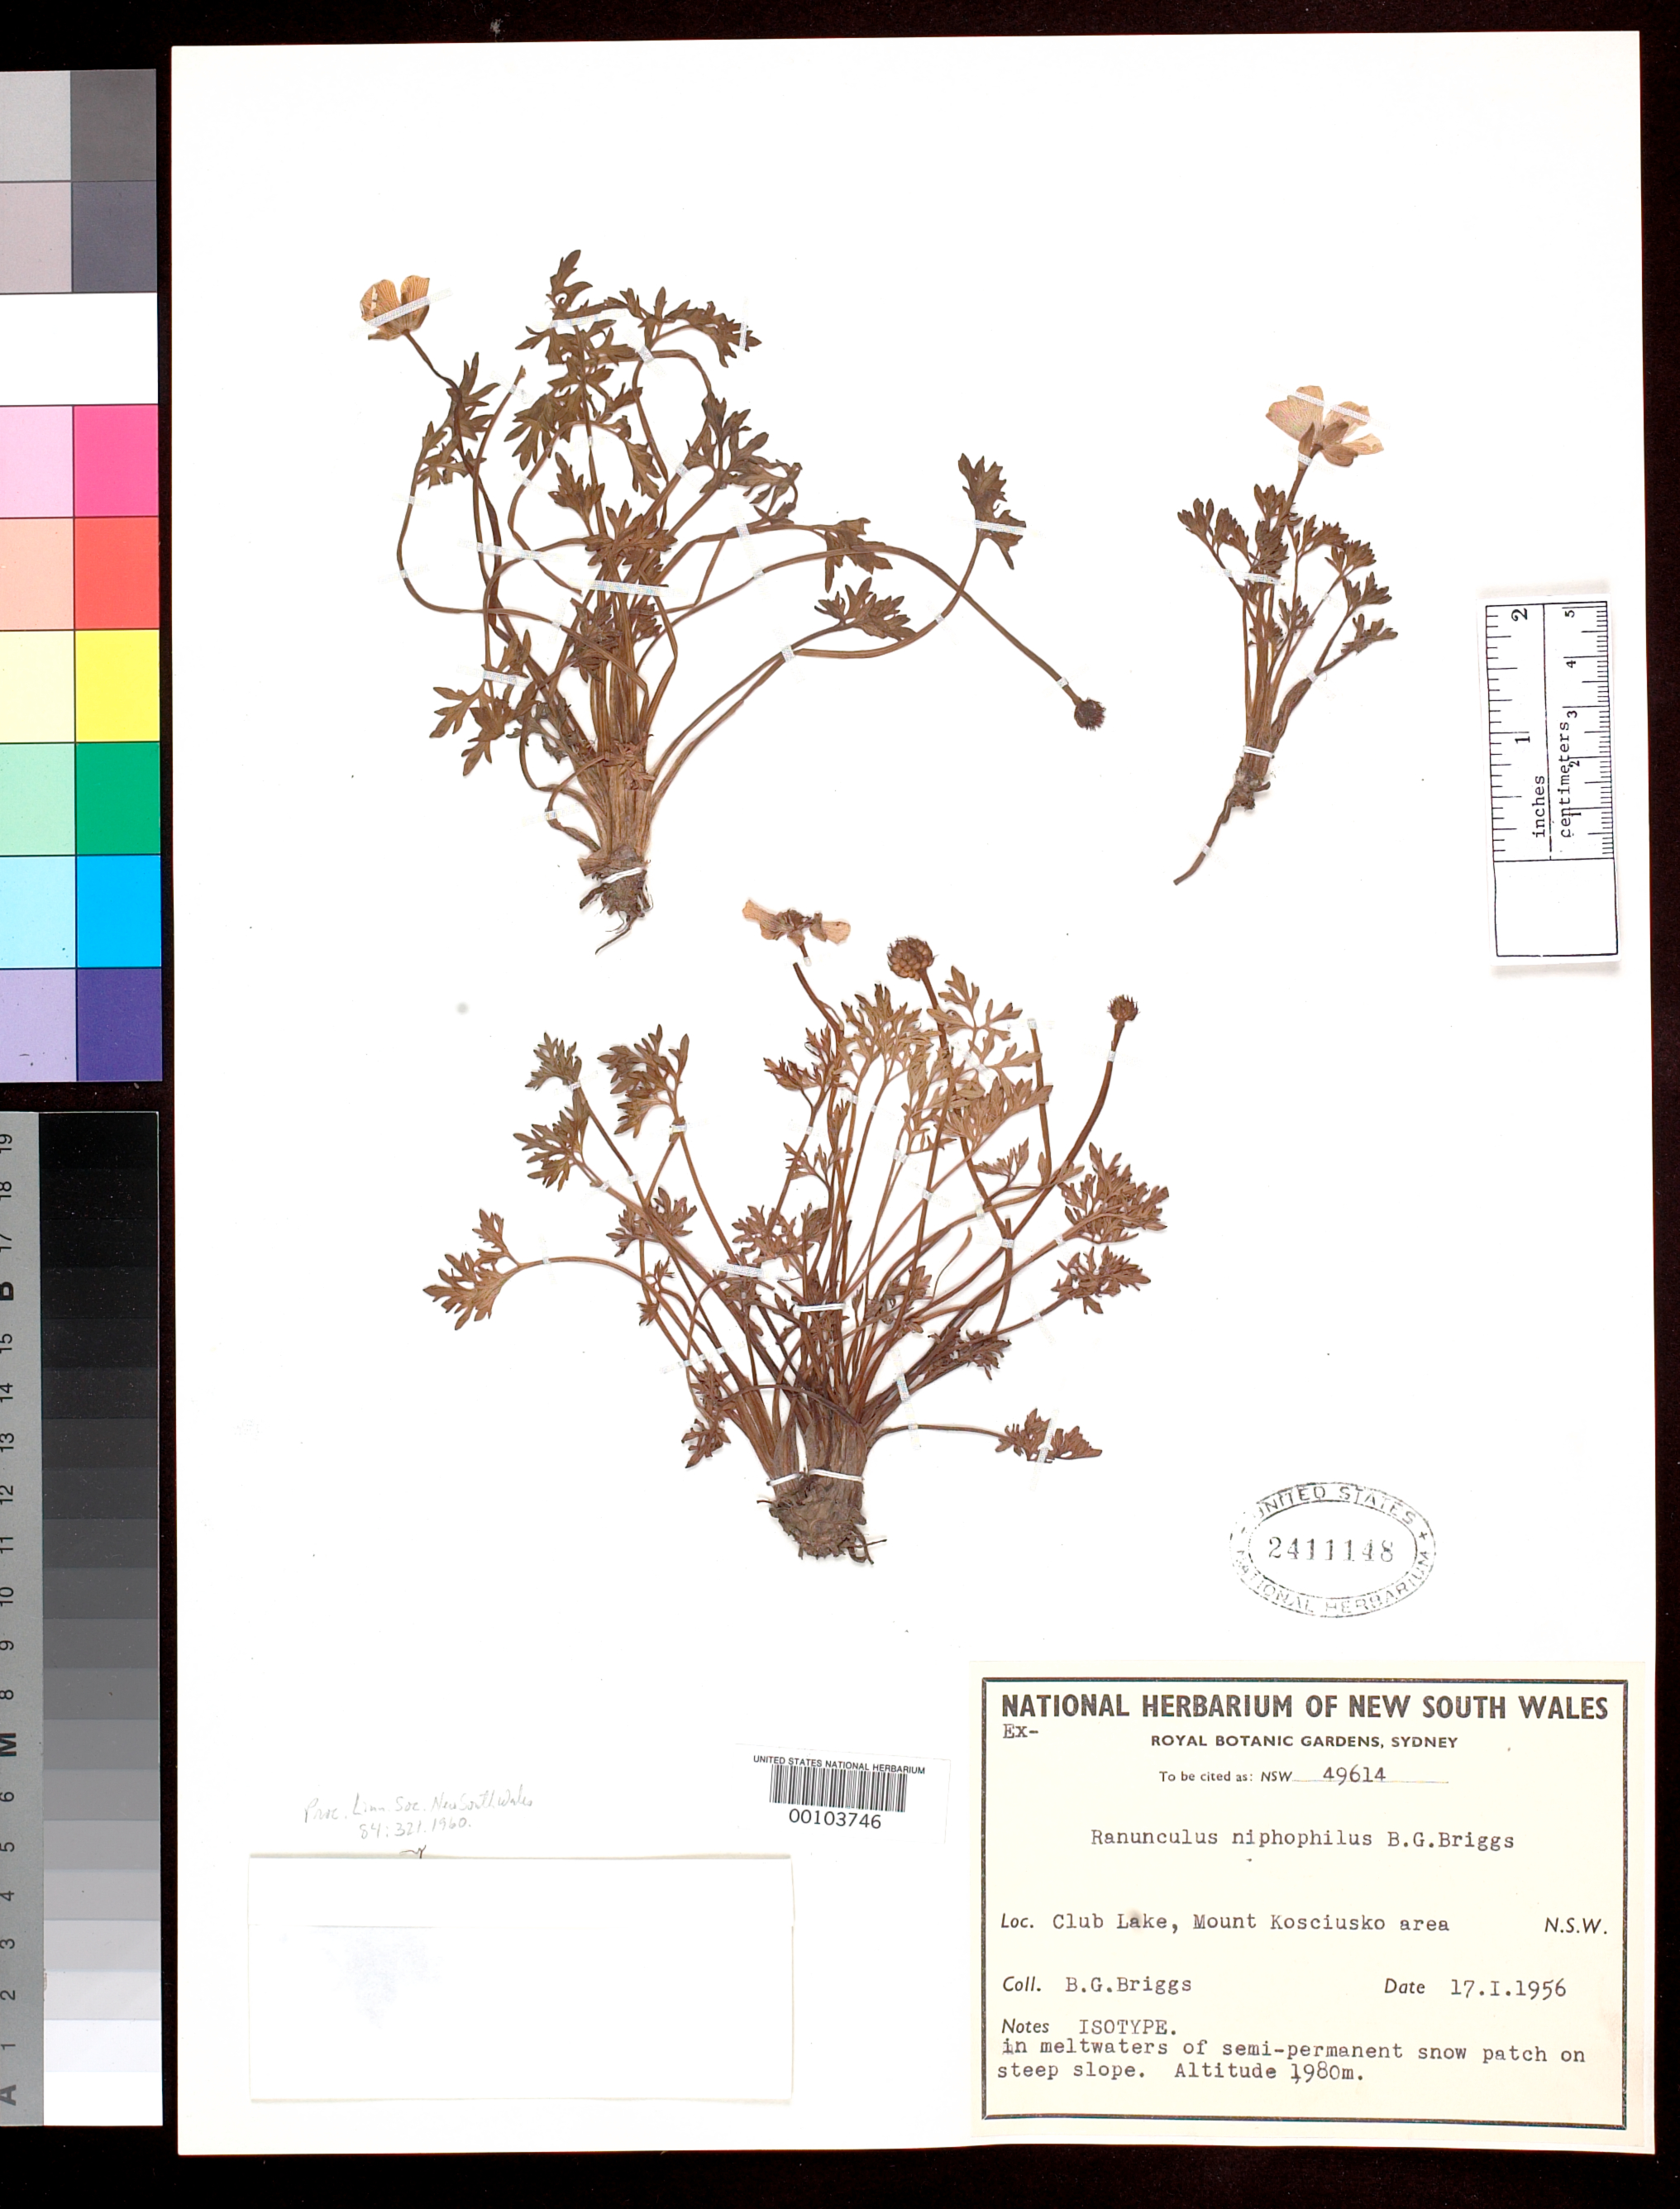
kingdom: Plantae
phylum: Tracheophyta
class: Magnoliopsida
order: Ranunculales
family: Ranunculaceae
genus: Ranunculus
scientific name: Ranunculus niphophilus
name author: B.G. Briggs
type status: Isotype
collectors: B. G. Briggs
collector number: NSW 49614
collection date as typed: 17 Jan 1956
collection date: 1956-01-17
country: Australia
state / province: New South Wales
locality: Club Lake, Mt. Kosciusko area.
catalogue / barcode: US 2411148